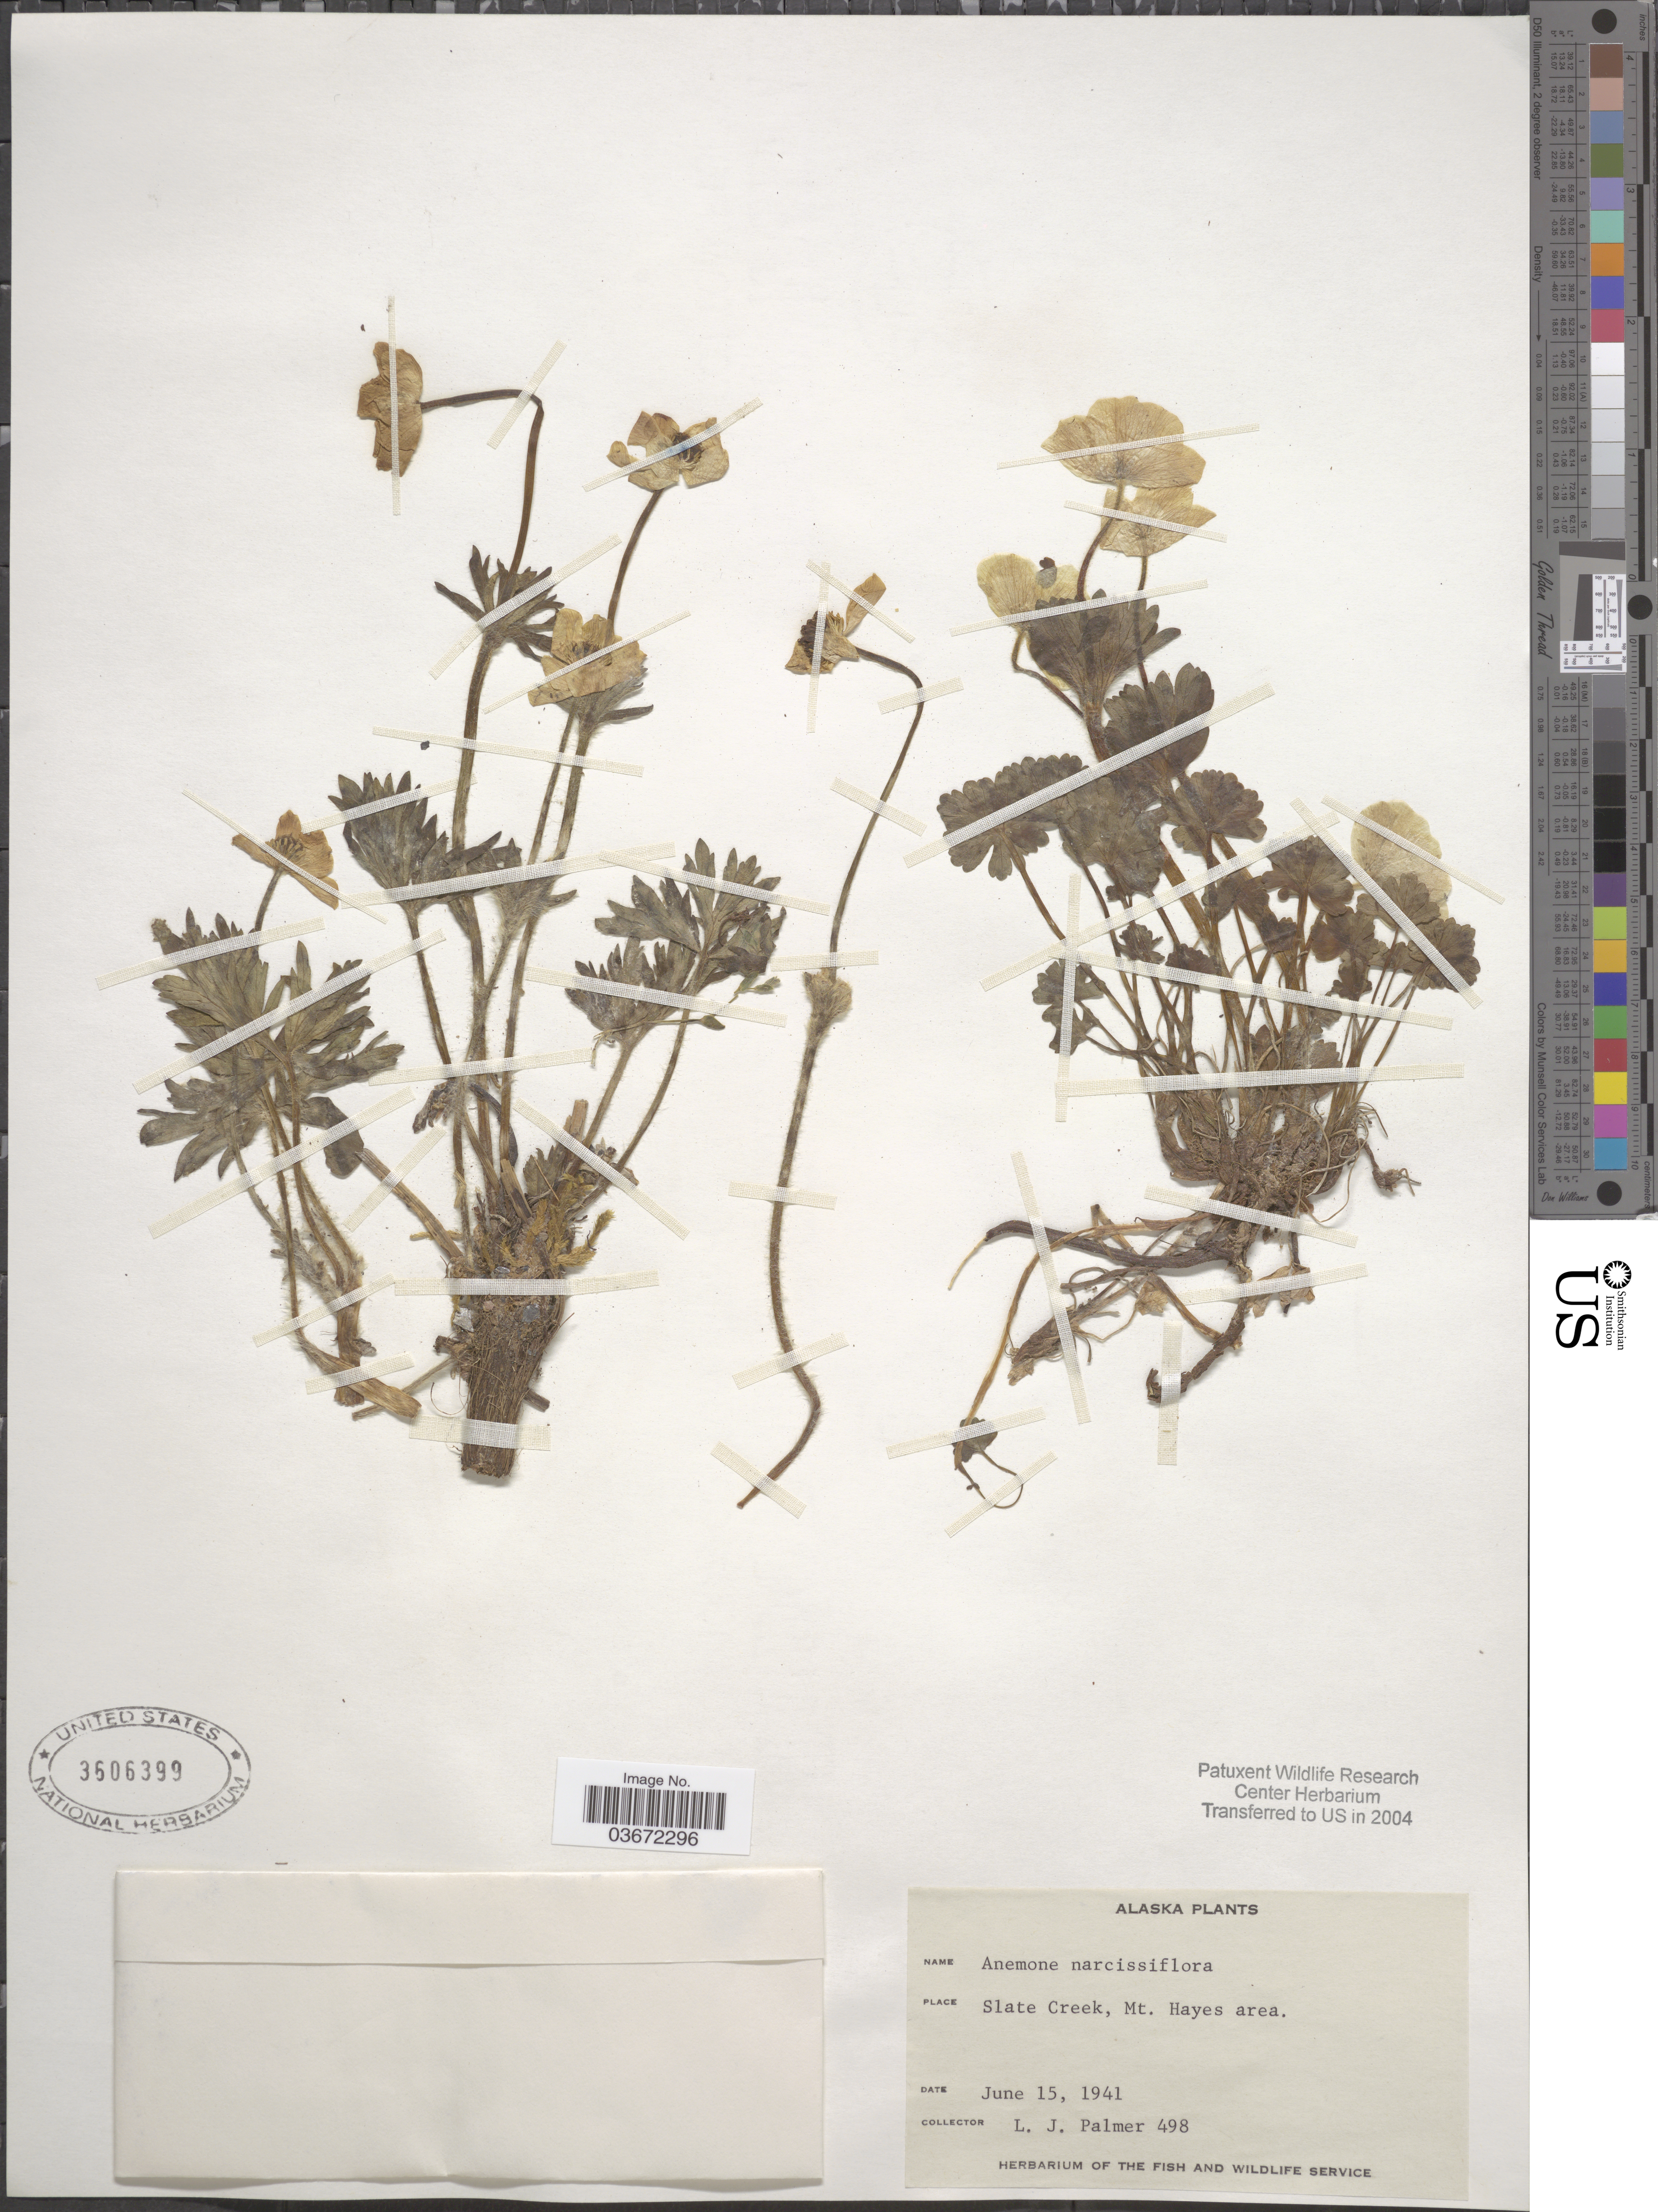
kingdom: Plantae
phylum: Tracheophyta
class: Magnoliopsida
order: Ranunculales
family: Ranunculaceae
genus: Anemone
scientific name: Anemone narcissiflora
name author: L.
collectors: L. J. Palmer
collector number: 498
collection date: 1941-06-15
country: United States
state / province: Alaska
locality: Slate Creek, Mt. Hayes area.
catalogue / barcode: US 3606399